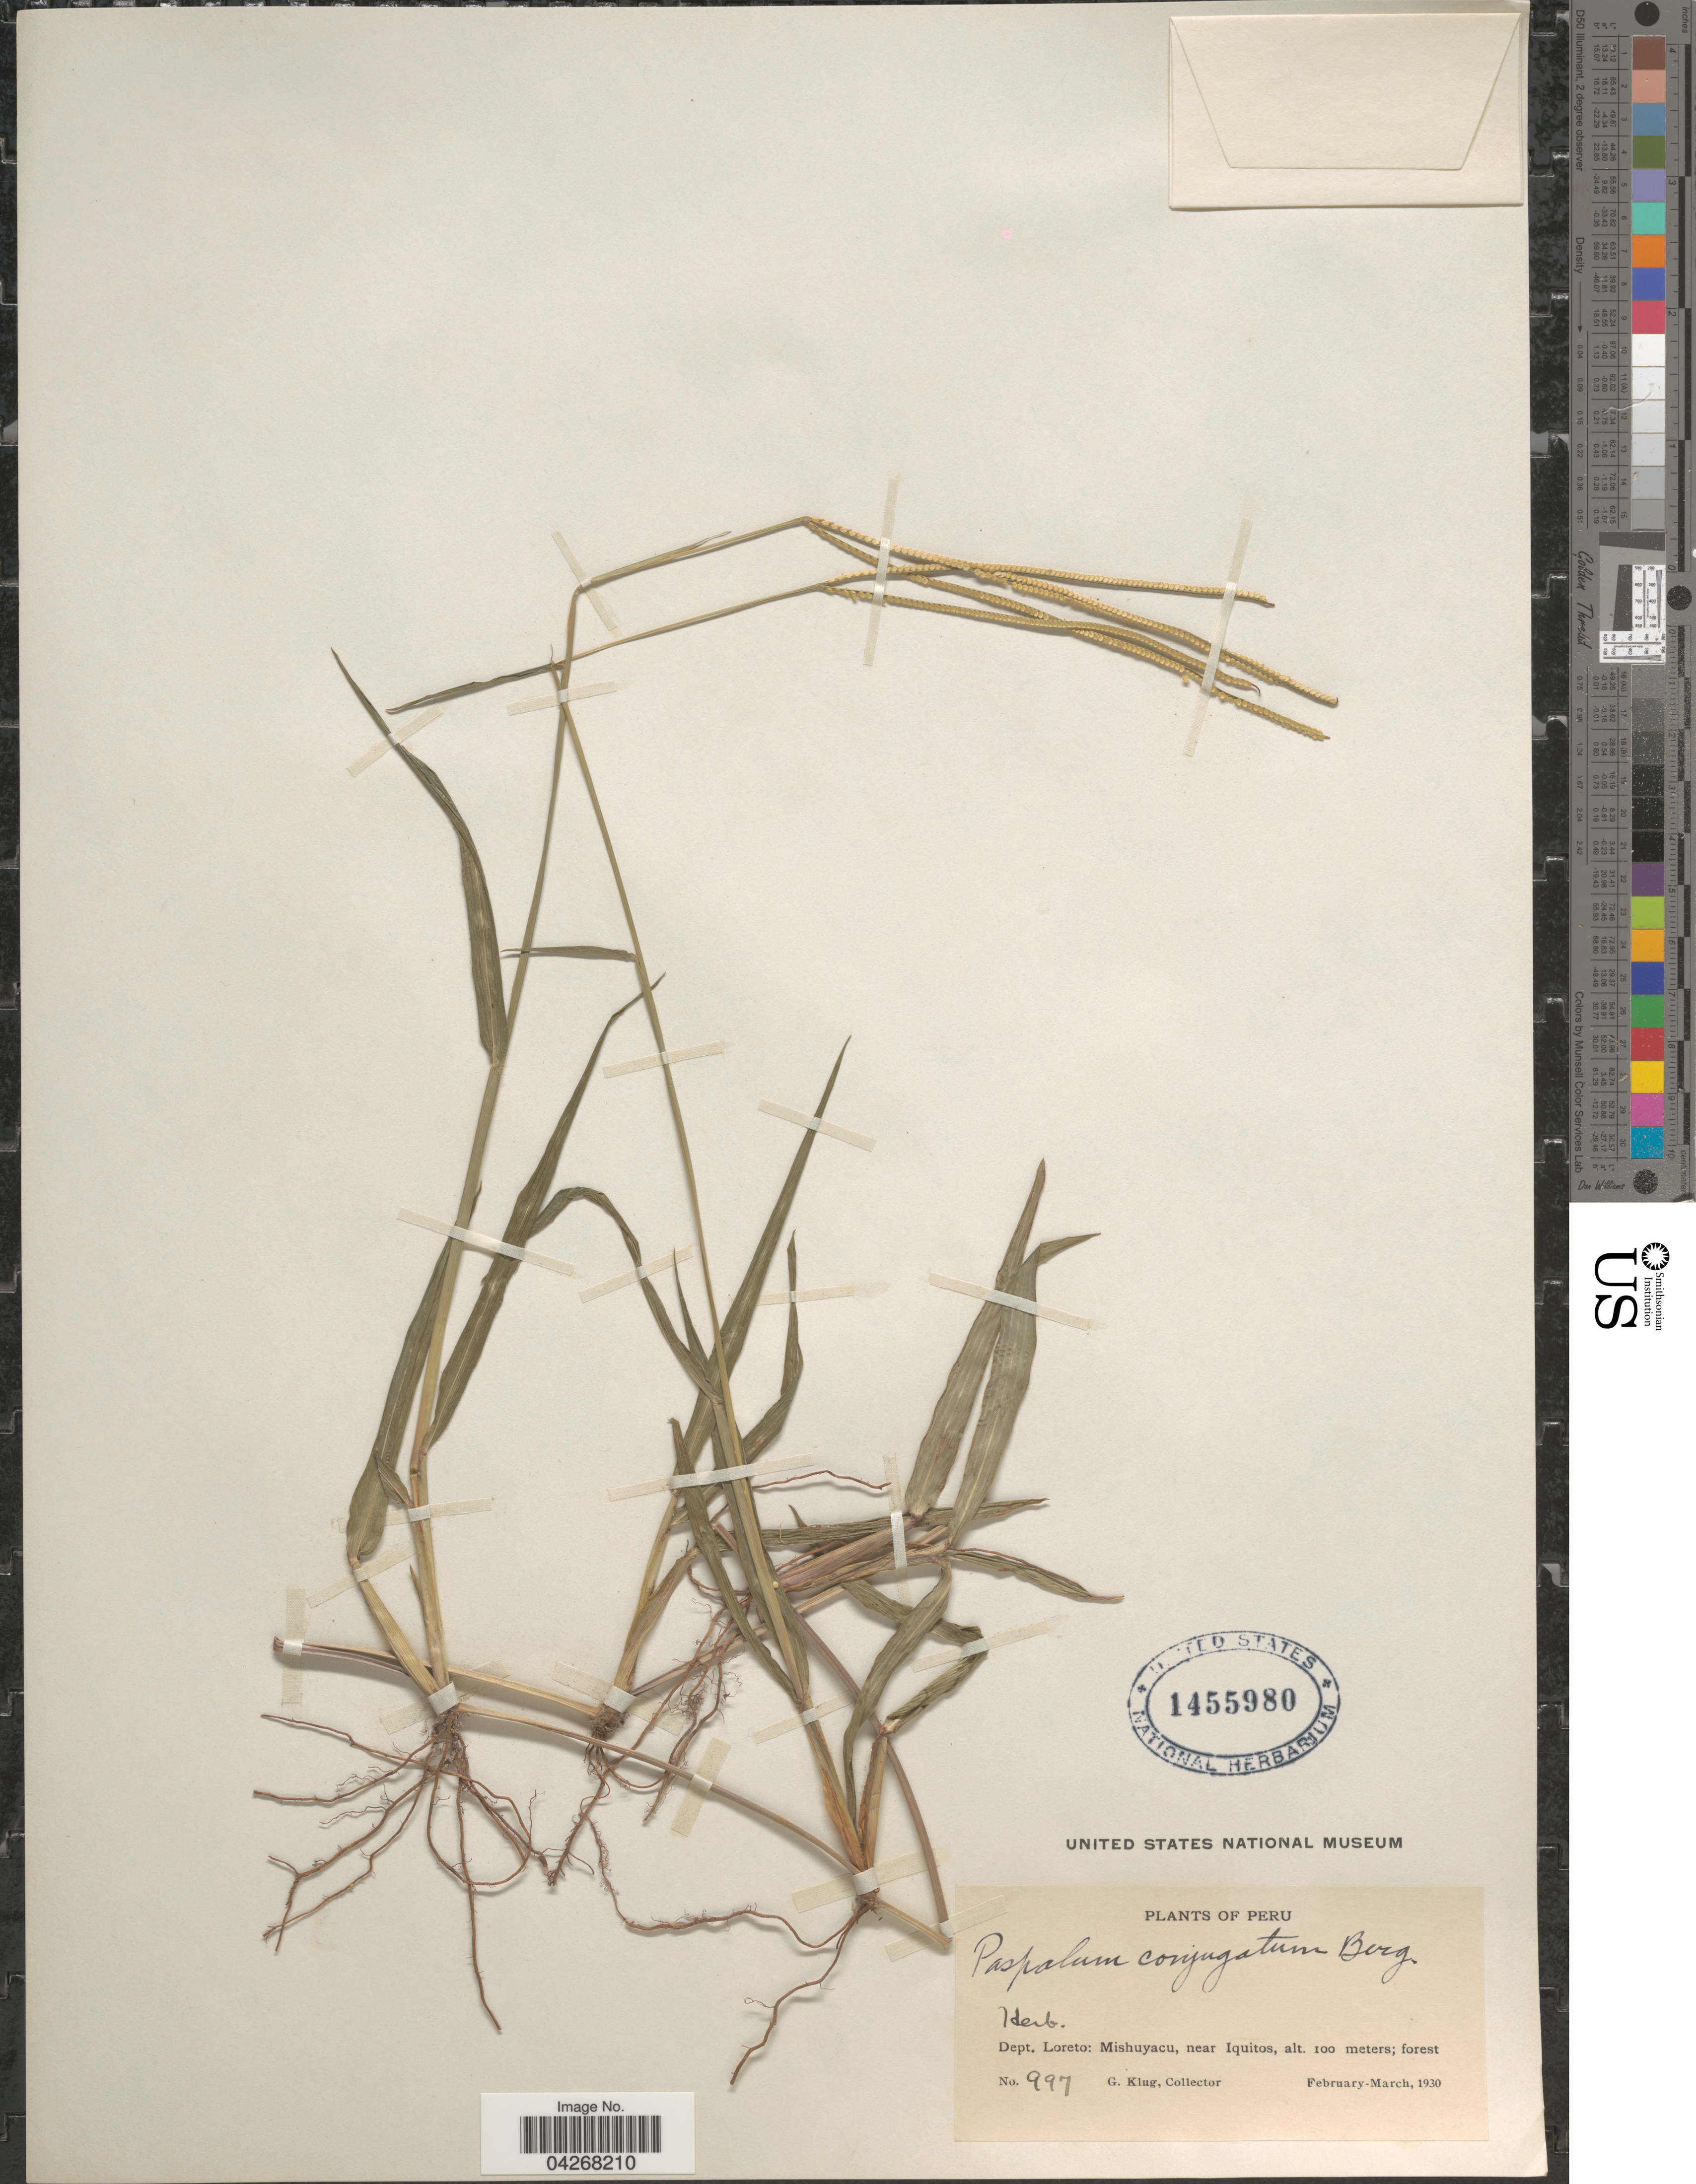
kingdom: Plantae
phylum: Tracheophyta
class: Liliopsida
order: Poales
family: Poaceae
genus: Paspalum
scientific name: Paspalum conjugatum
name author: P.J. Bergius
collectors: G. Klug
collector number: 997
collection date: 1930-02/1930-03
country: Peru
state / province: Loreto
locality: Dept. Loreto: Mishuyacu, near Iquitos.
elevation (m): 100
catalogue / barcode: US 1455980